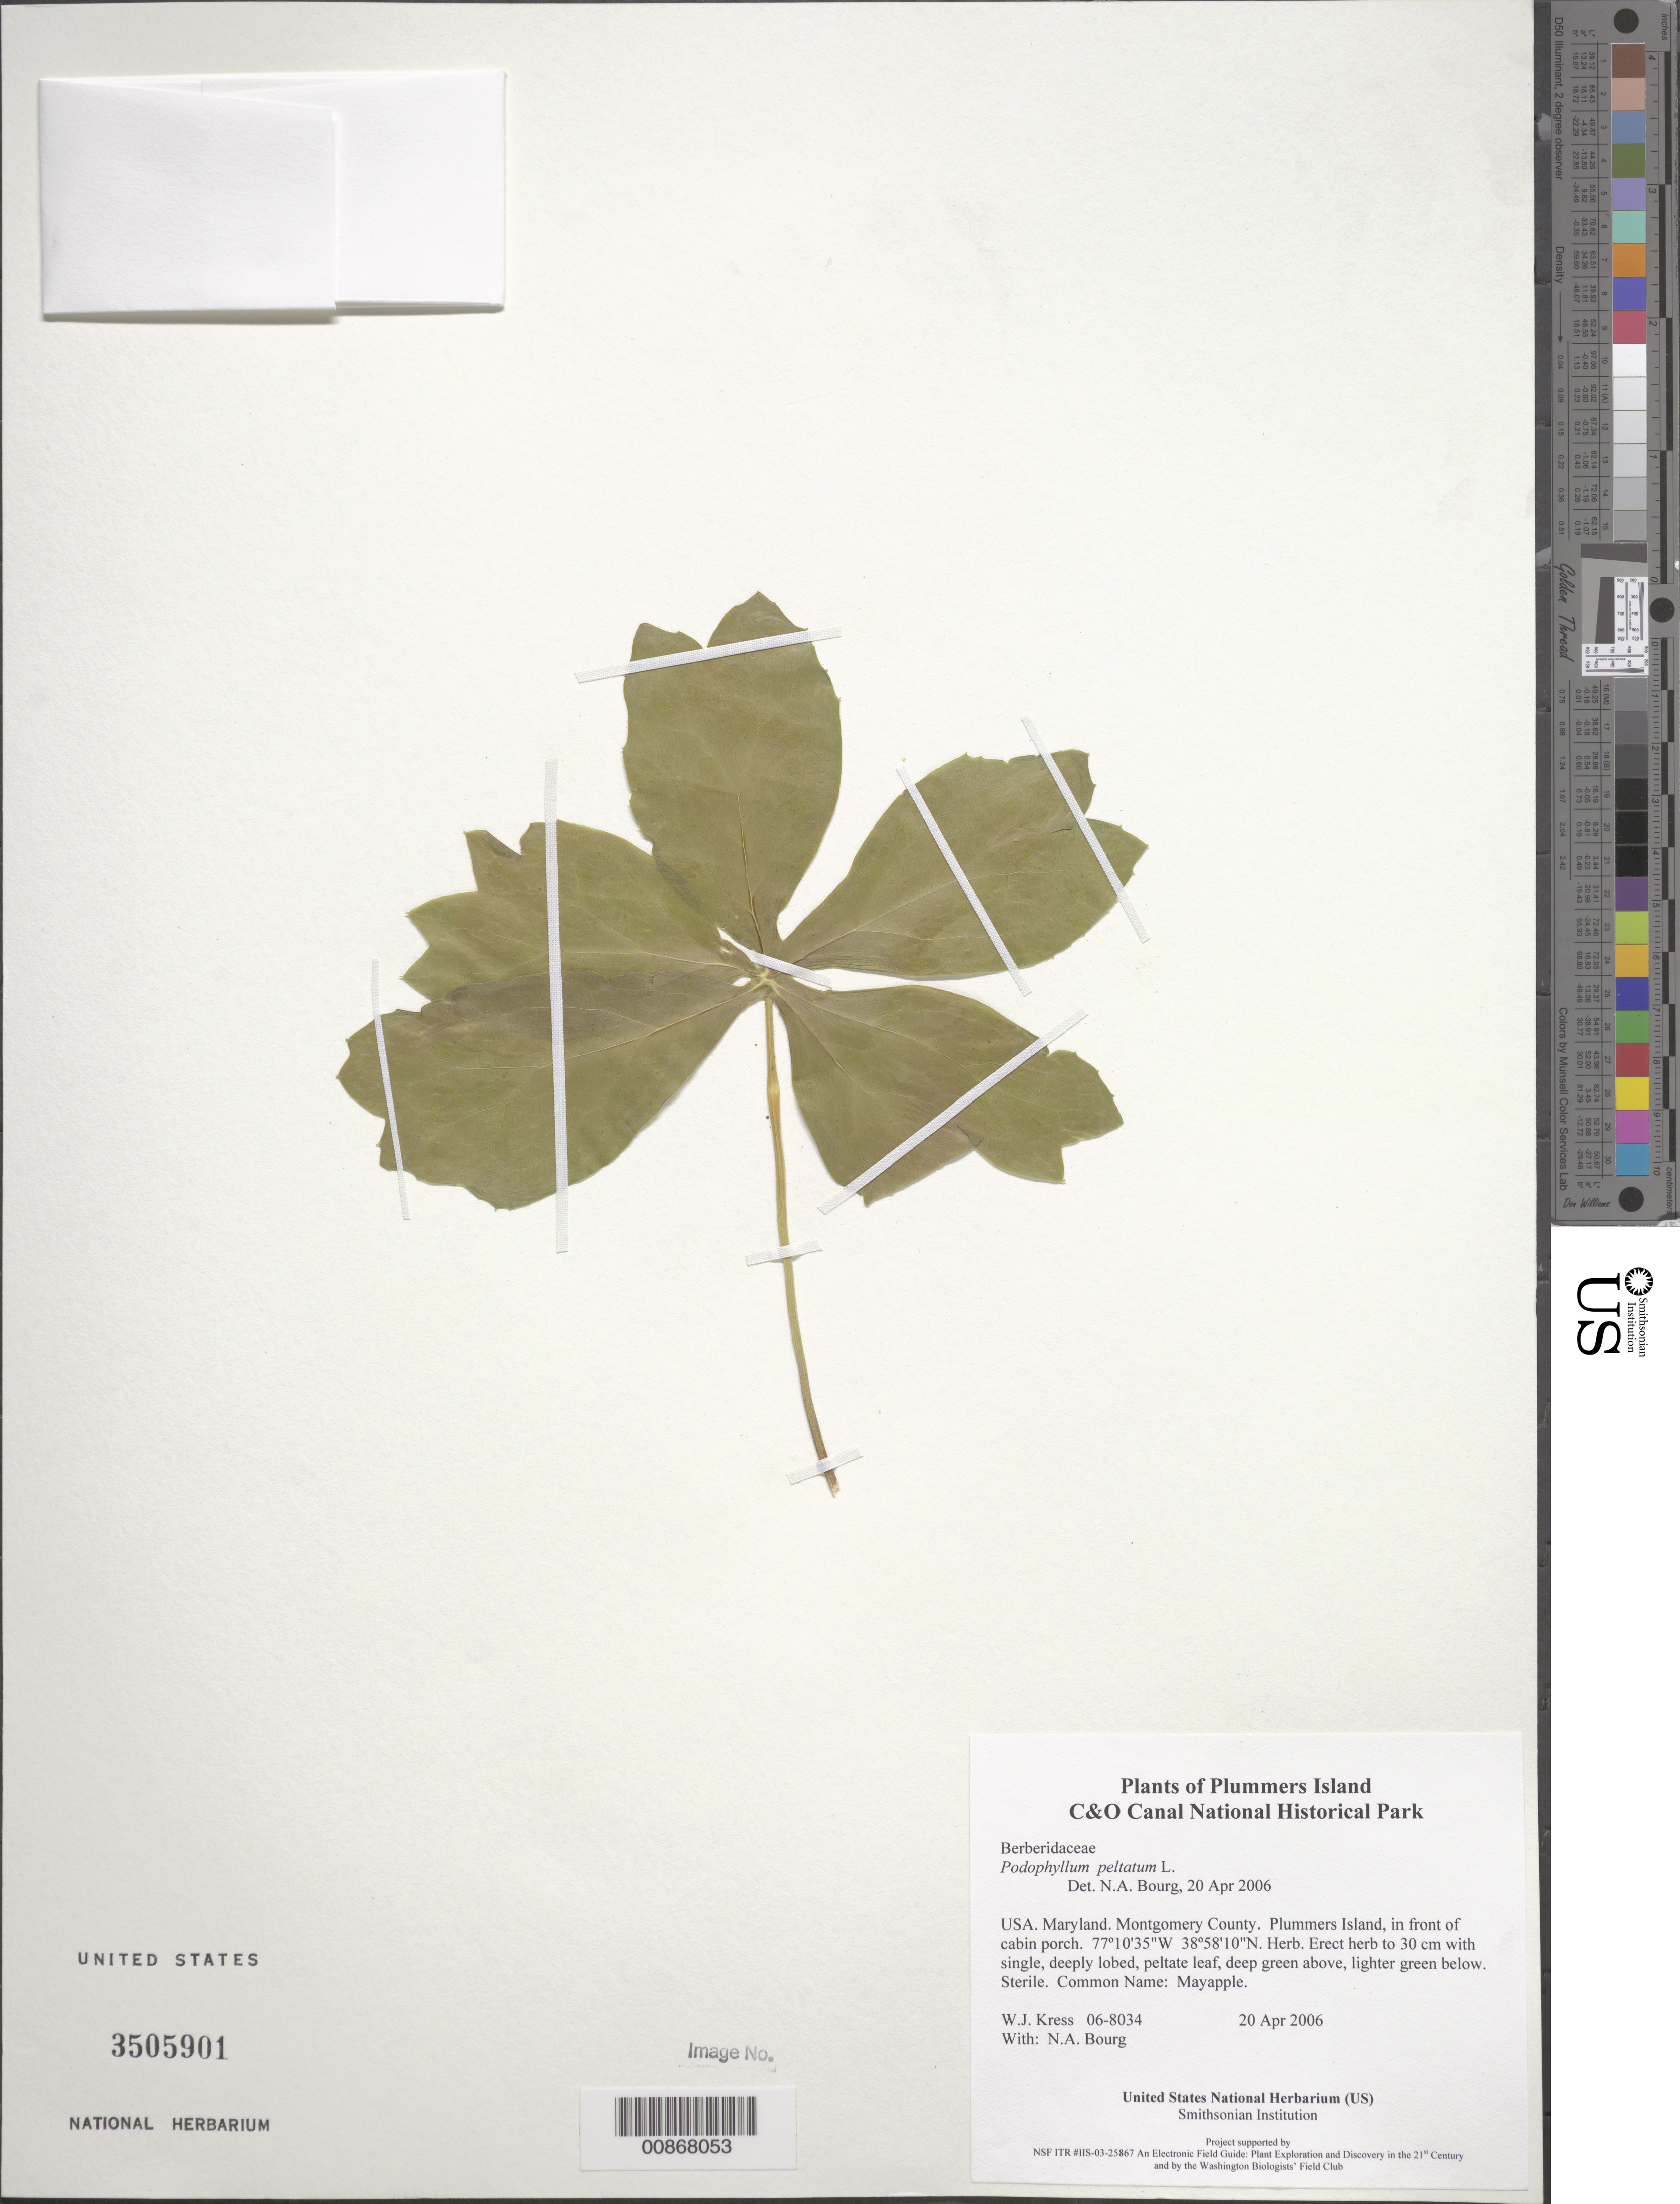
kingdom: Plantae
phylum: Tracheophyta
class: Magnoliopsida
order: Ranunculales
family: Berberidaceae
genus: Podophyllum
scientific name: Podophyllum peltatum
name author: L.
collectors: W. J. Kress & N. A. Bourg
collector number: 06-8034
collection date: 2006-04-20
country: United States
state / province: Maryland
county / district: Montgomery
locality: Plummers Island. Montgomery County. Plummers Island, in front of cabin porch.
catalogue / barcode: US 3505901